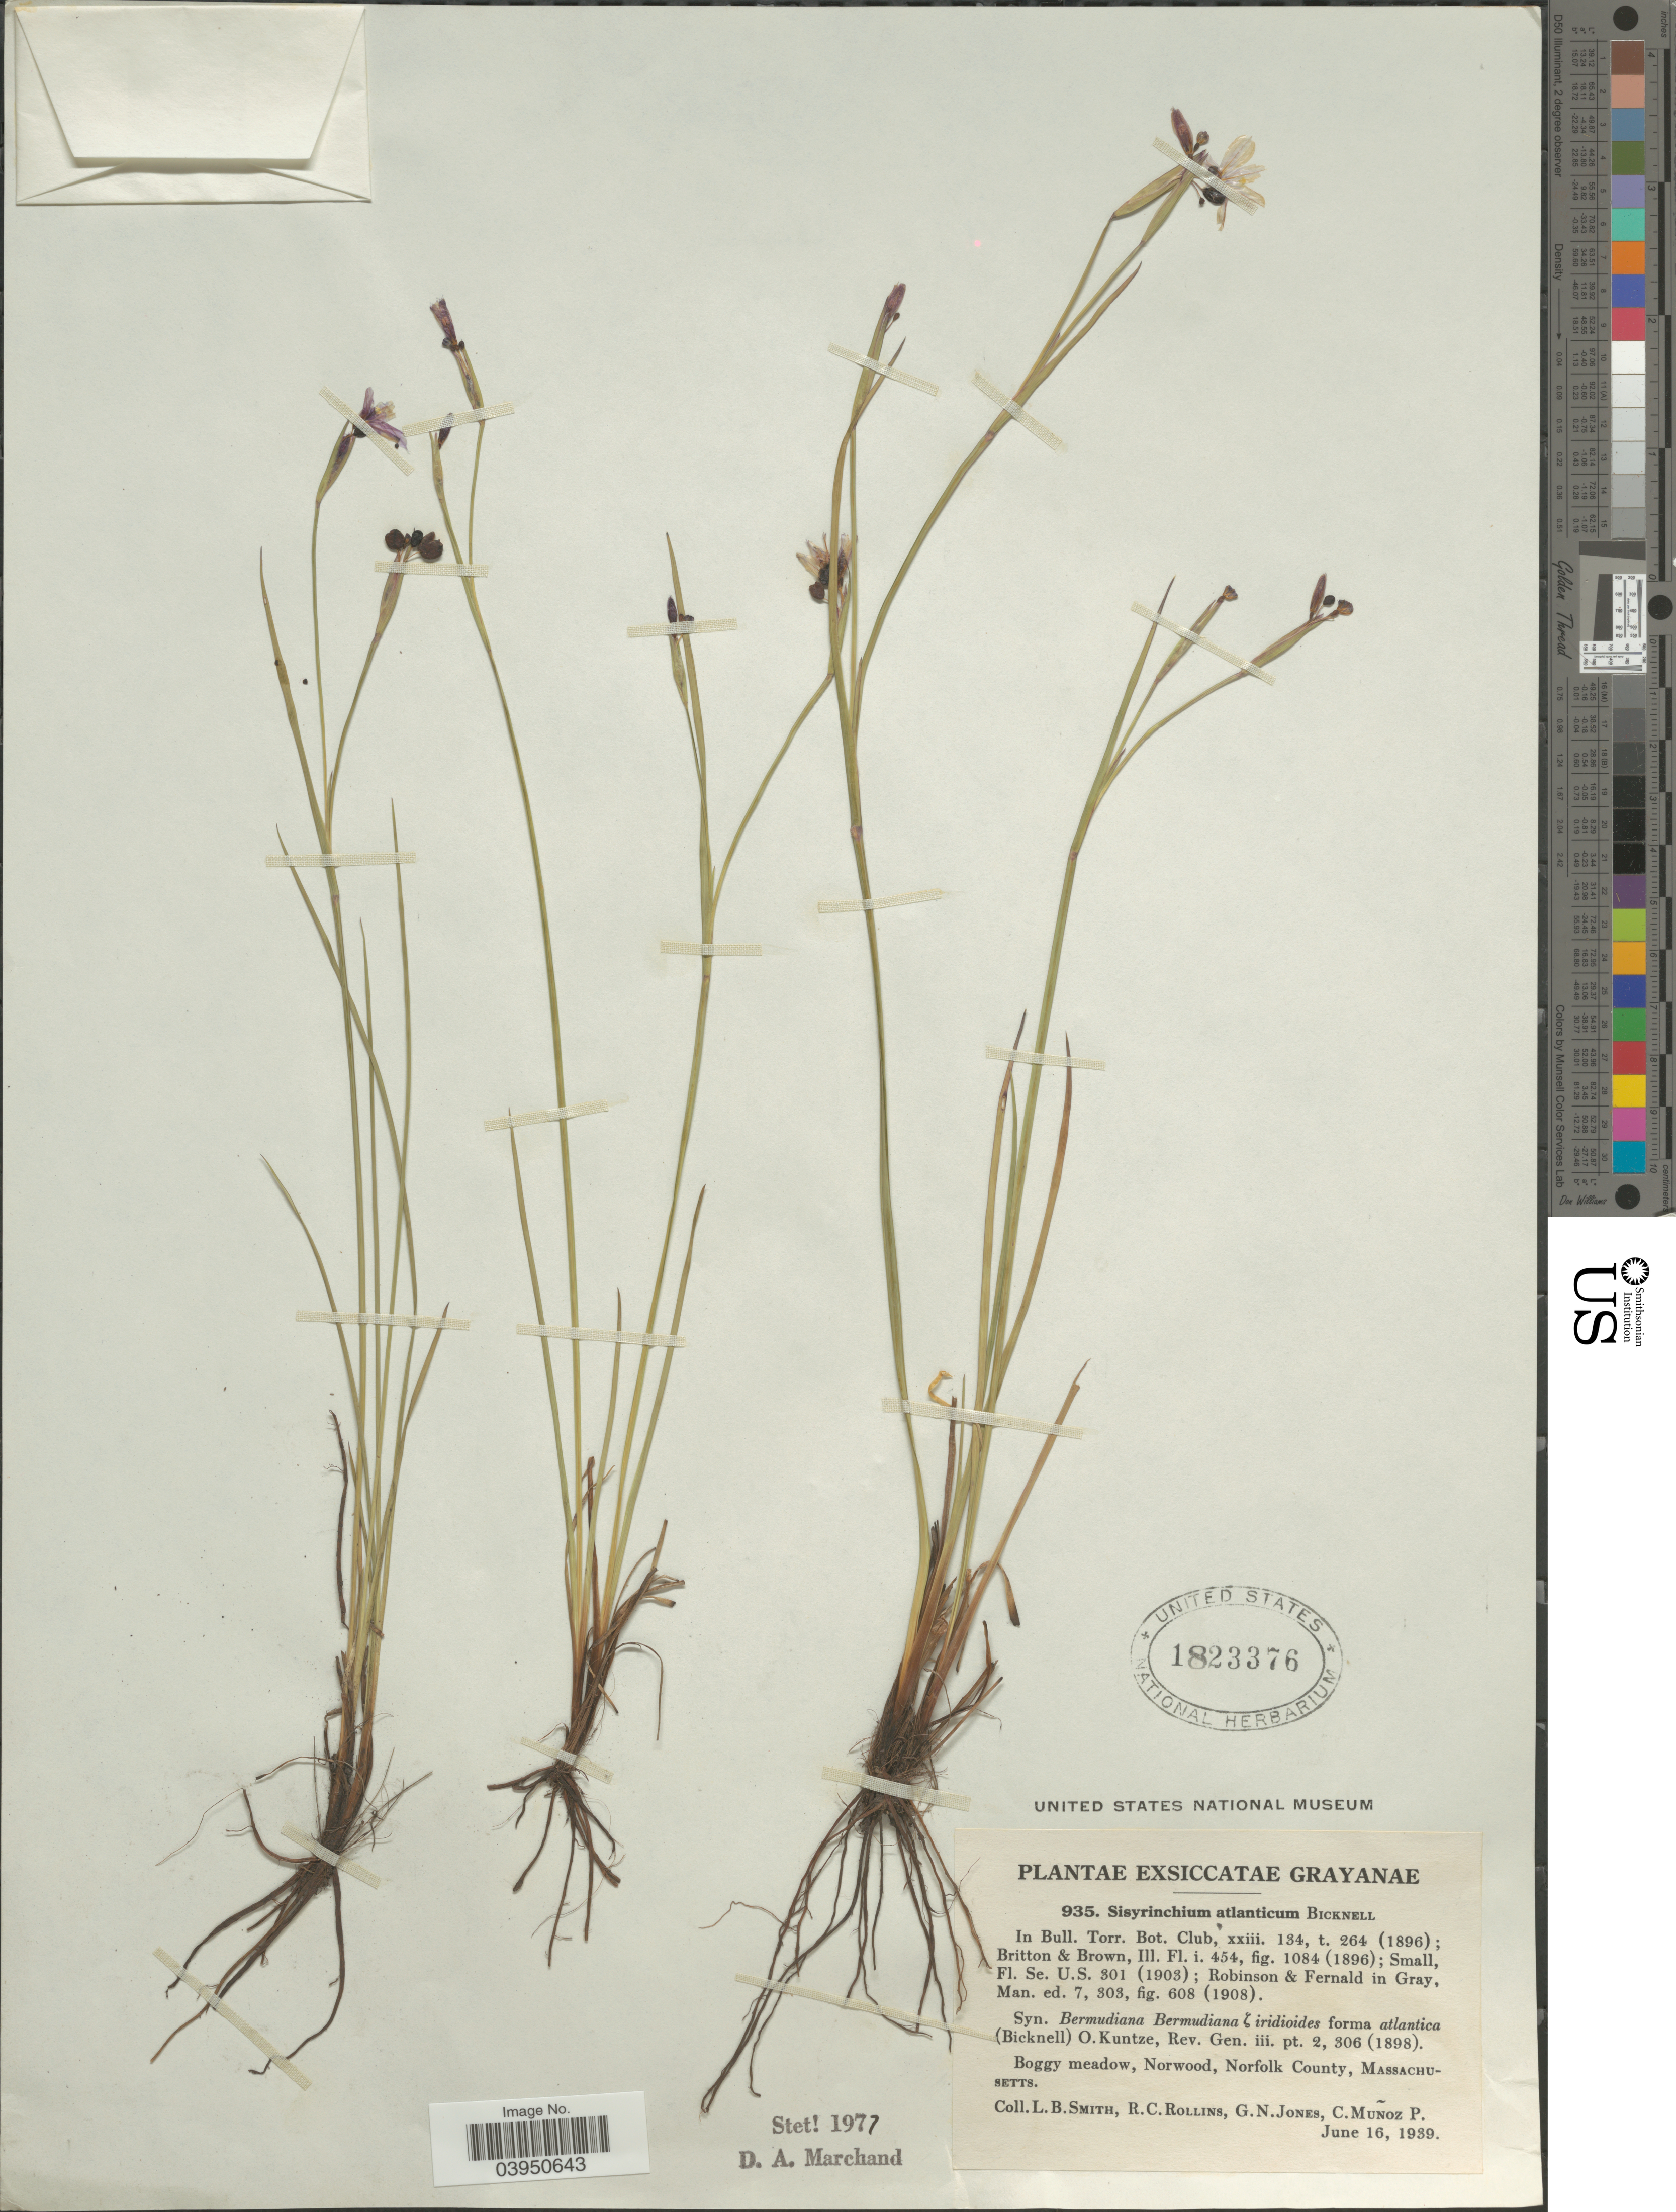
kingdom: Plantae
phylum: Tracheophyta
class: Liliopsida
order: Asparagales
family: Iridaceae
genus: Sisyrinchium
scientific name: Sisyrinchium atlanticum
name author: E.P. Bicknell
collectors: L. Smith, R. C. Rollins, G. N. Jones & C. Munoz P.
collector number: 935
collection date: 1939-06-16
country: United States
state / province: Massachusetts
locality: Norwood, Norfolk County.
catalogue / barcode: US 1823376